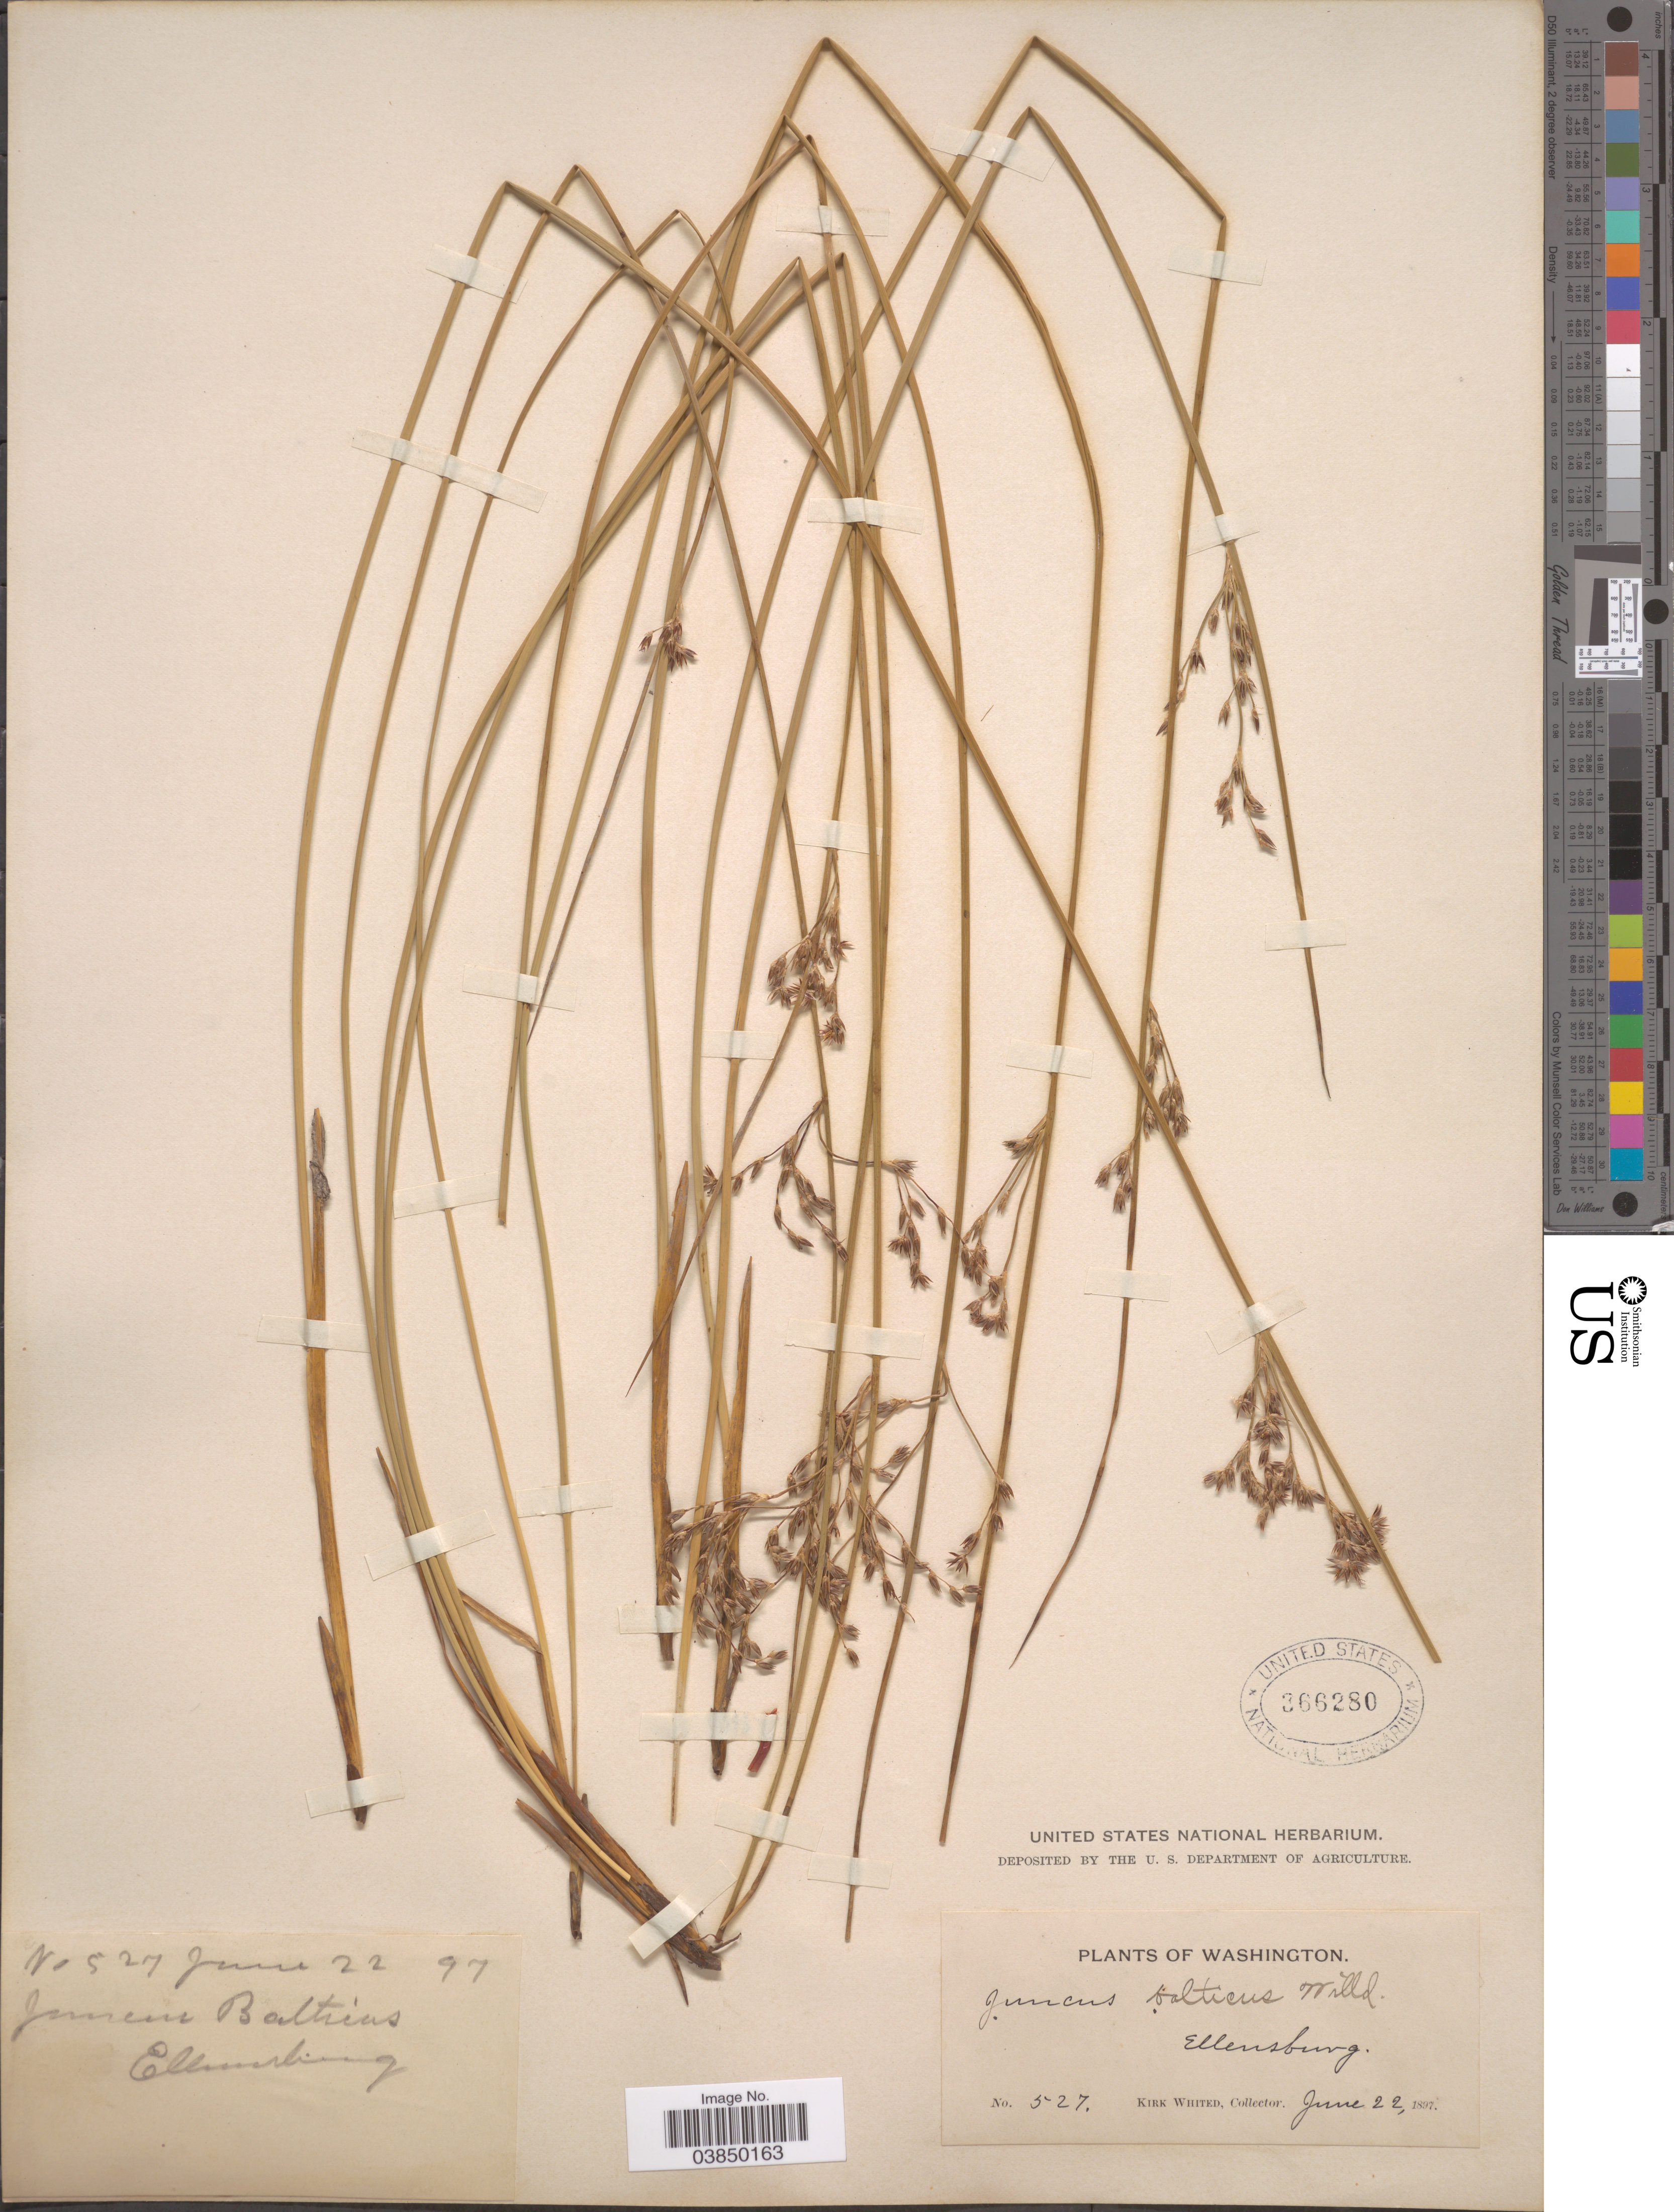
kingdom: Plantae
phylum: Tracheophyta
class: Liliopsida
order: Poales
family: Juncaceae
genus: Juncus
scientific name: Juncus balticus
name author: Willd.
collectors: K. Whited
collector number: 527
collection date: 1897-06-22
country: United States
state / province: Washington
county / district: Kittitas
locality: Ellensburg.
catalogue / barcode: US 366280